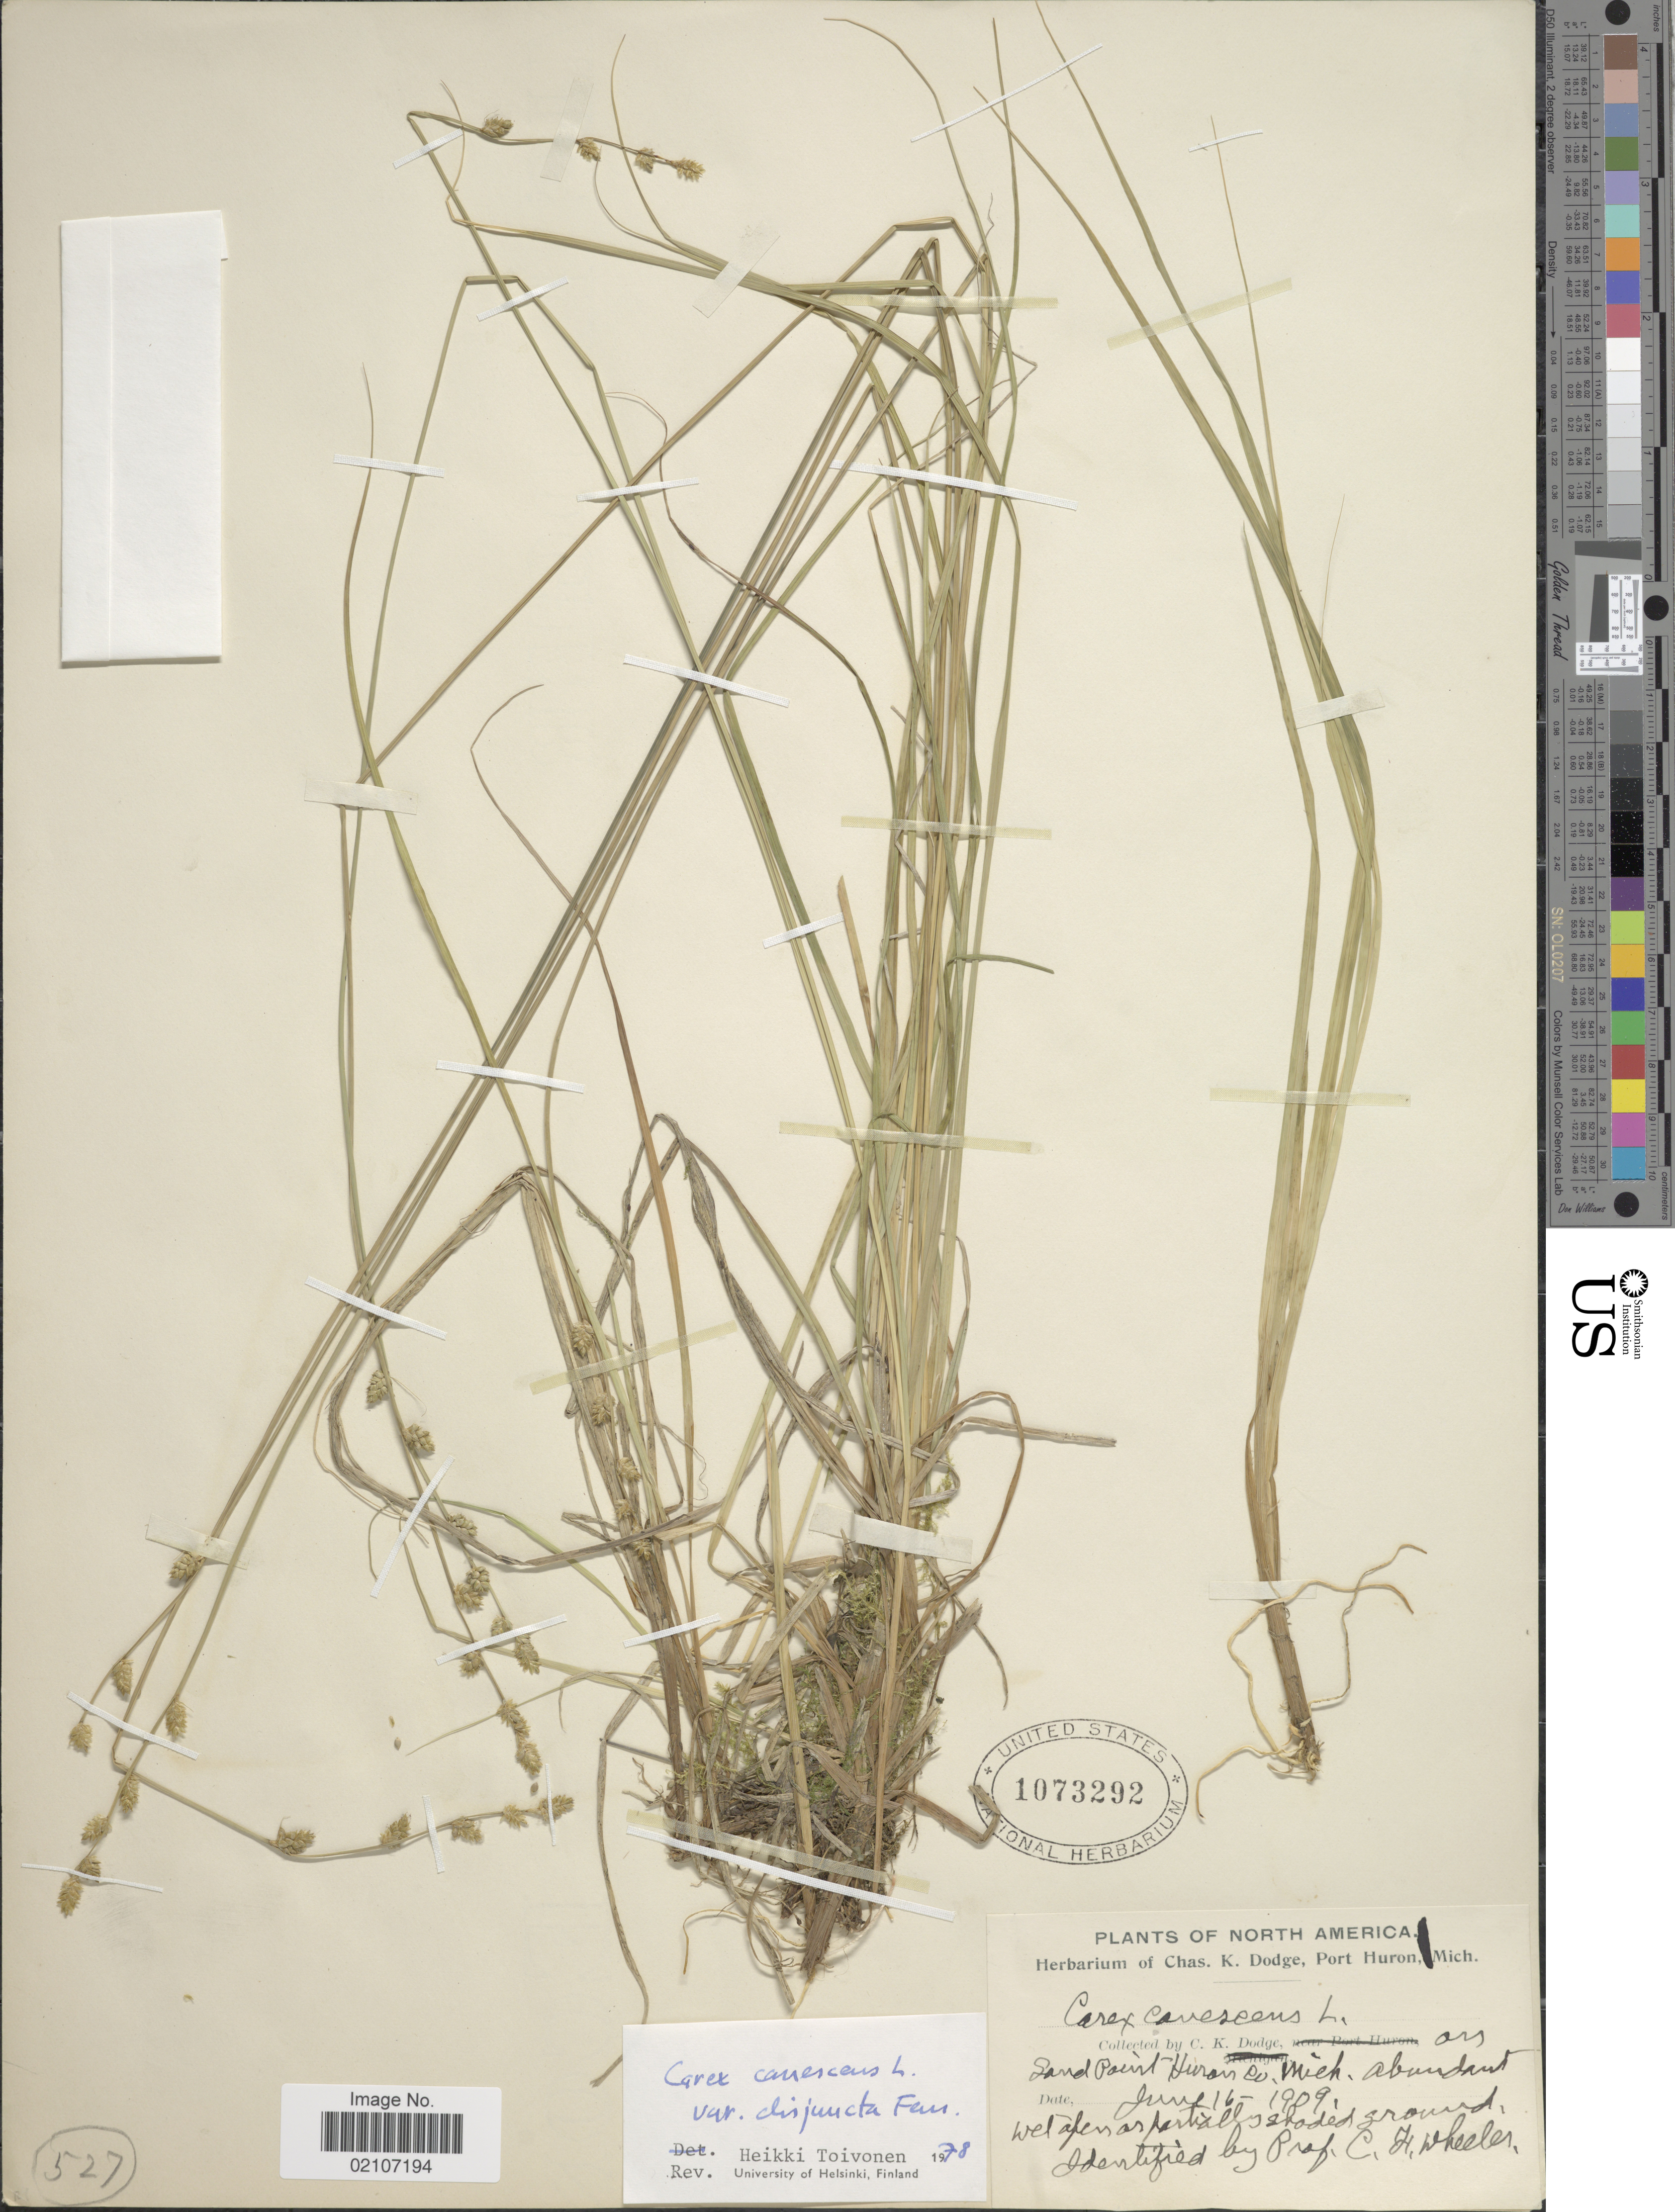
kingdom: Plantae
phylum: Tracheophyta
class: Liliopsida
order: Poales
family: Cyperaceae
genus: Carex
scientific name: Carex canescens var. disjuncta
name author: Fernald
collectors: C. K. Dodge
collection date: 1909-06-16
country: United States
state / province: Michigan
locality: Sand Point, Huron Co. Mich.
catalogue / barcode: US 1073292